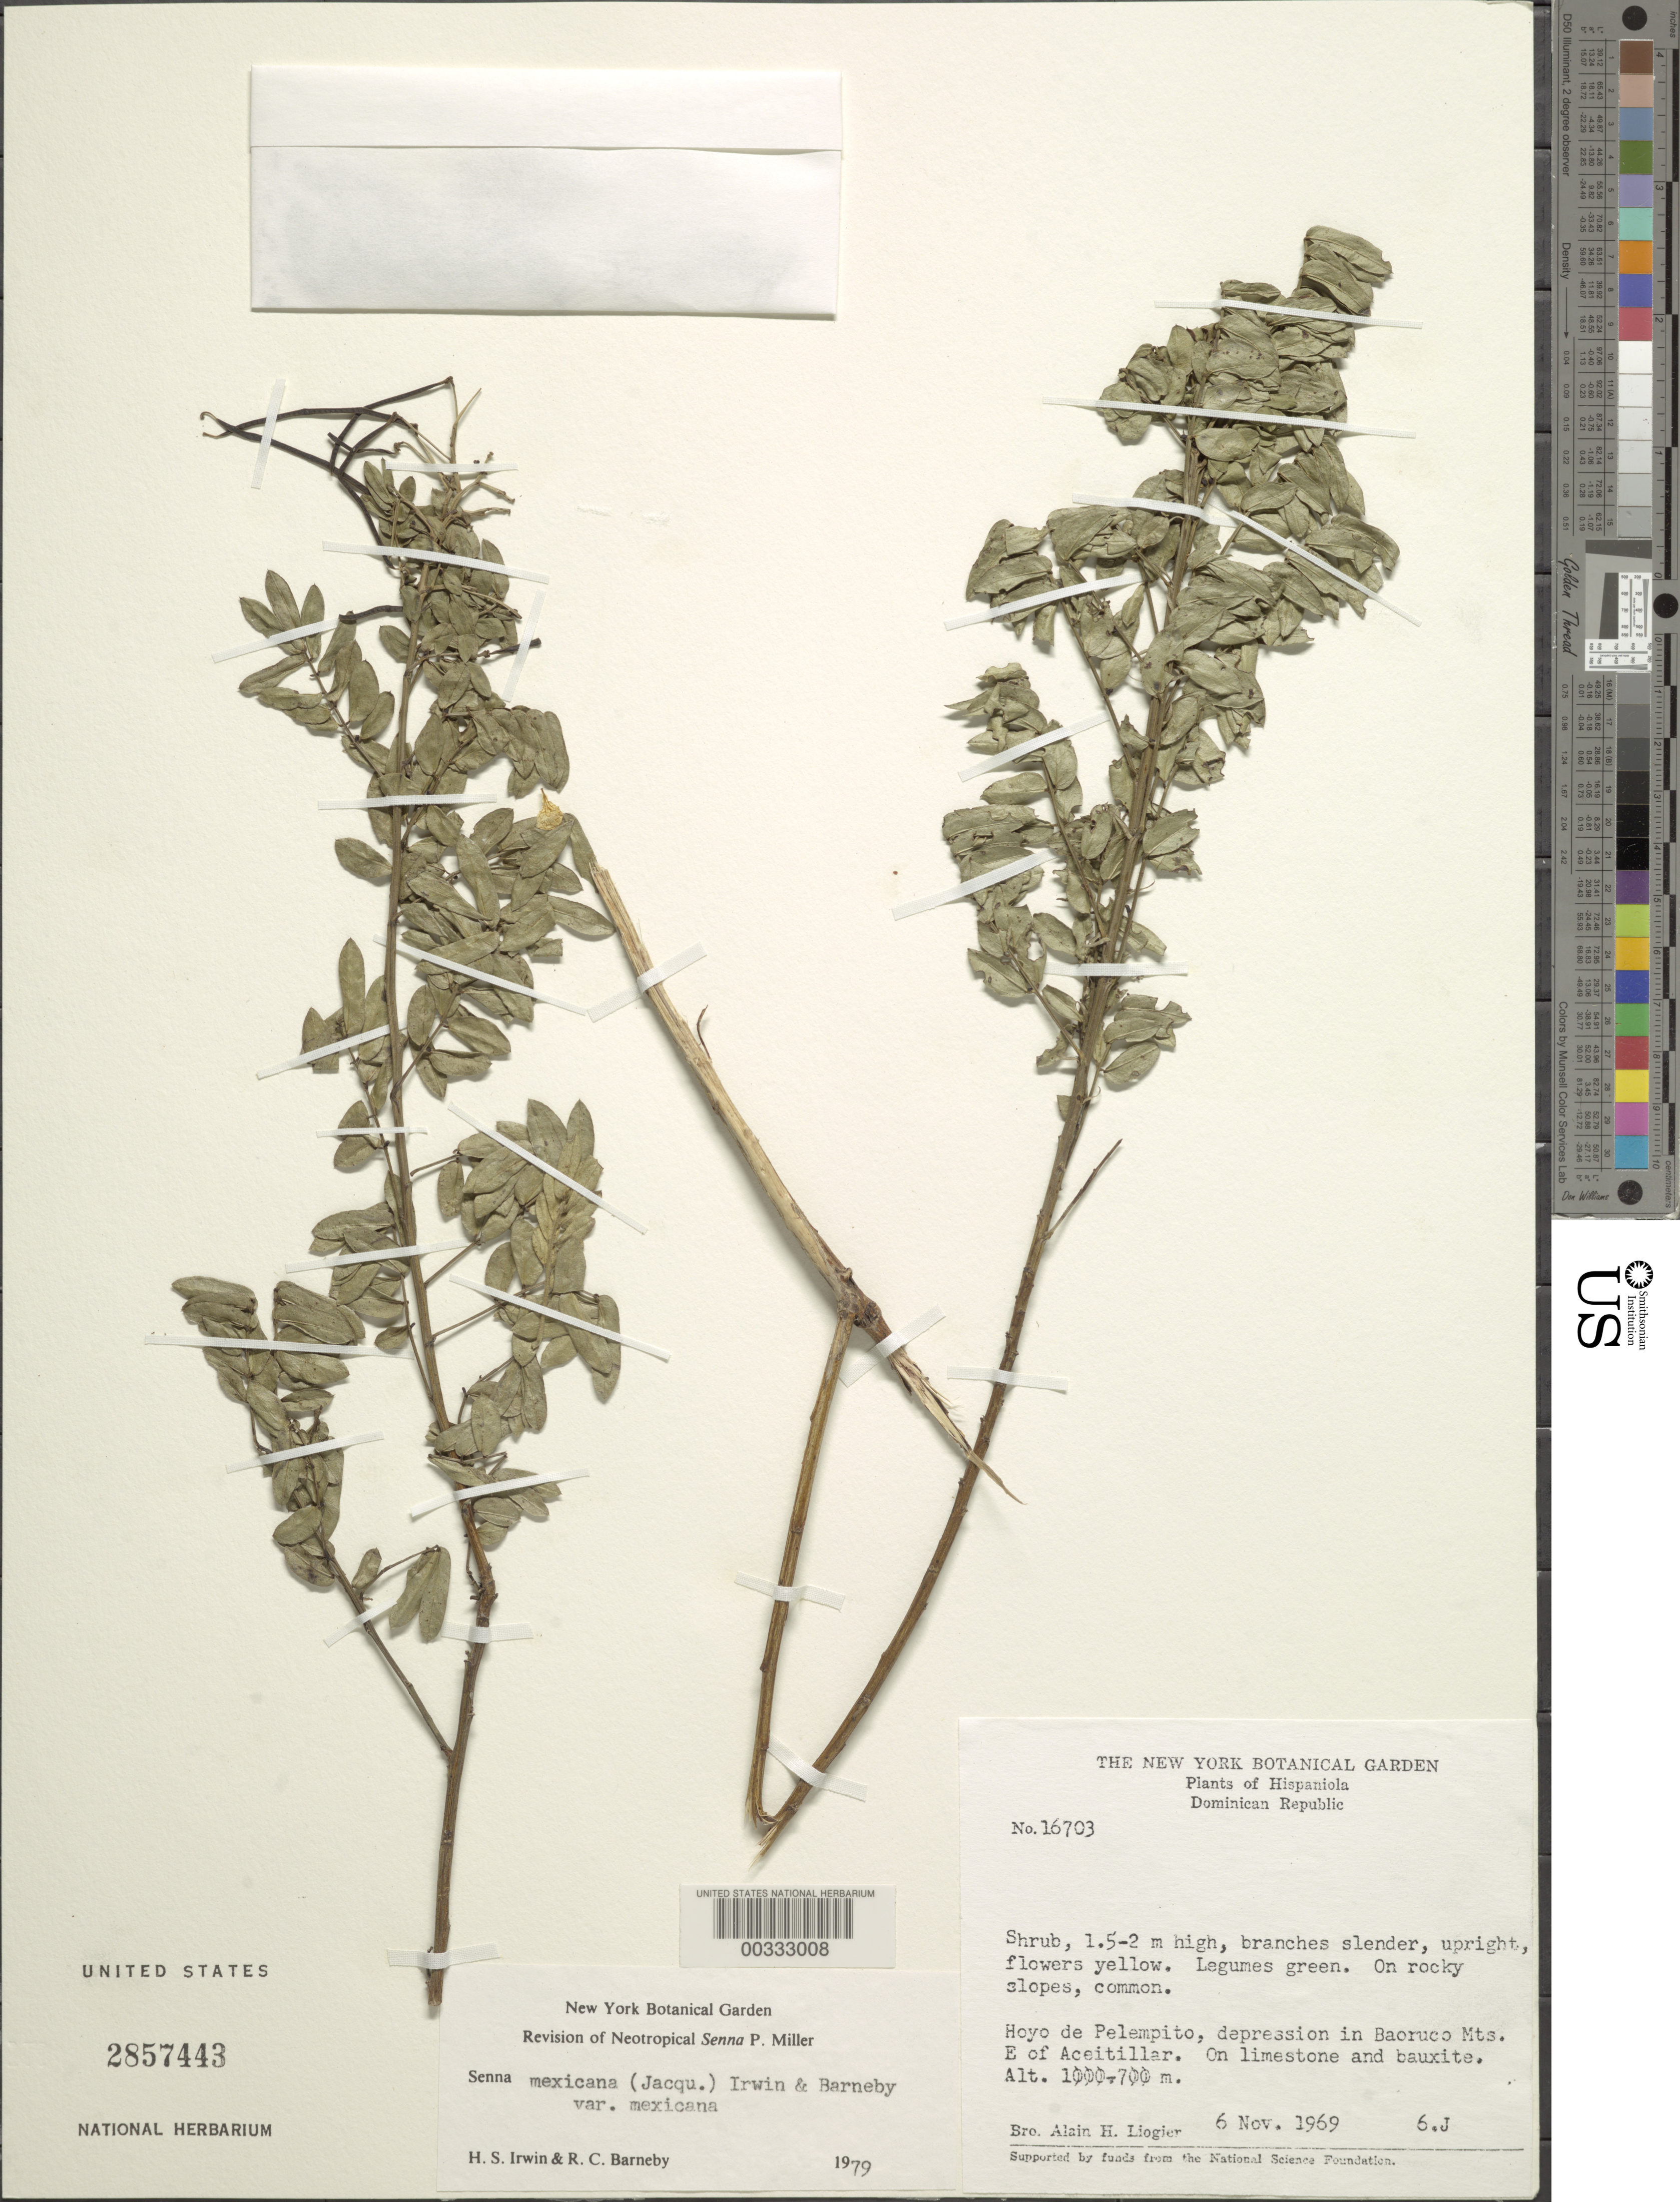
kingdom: Plantae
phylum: Tracheophyta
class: Magnoliopsida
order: Fabales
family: Fabaceae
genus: Senna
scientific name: Senna mexicana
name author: (Jacq.) H.S. Irwin & Barneby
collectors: A. H. Liogier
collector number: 16703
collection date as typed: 06 Nov 1969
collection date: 1969-11-06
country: Dominican Republic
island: Hispaniola Island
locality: Hoyo de pelempito, depression in baoruco mts. e of aceitillar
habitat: On rocky slopes; on limestone and bauxite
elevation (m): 700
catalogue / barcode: US 2857443